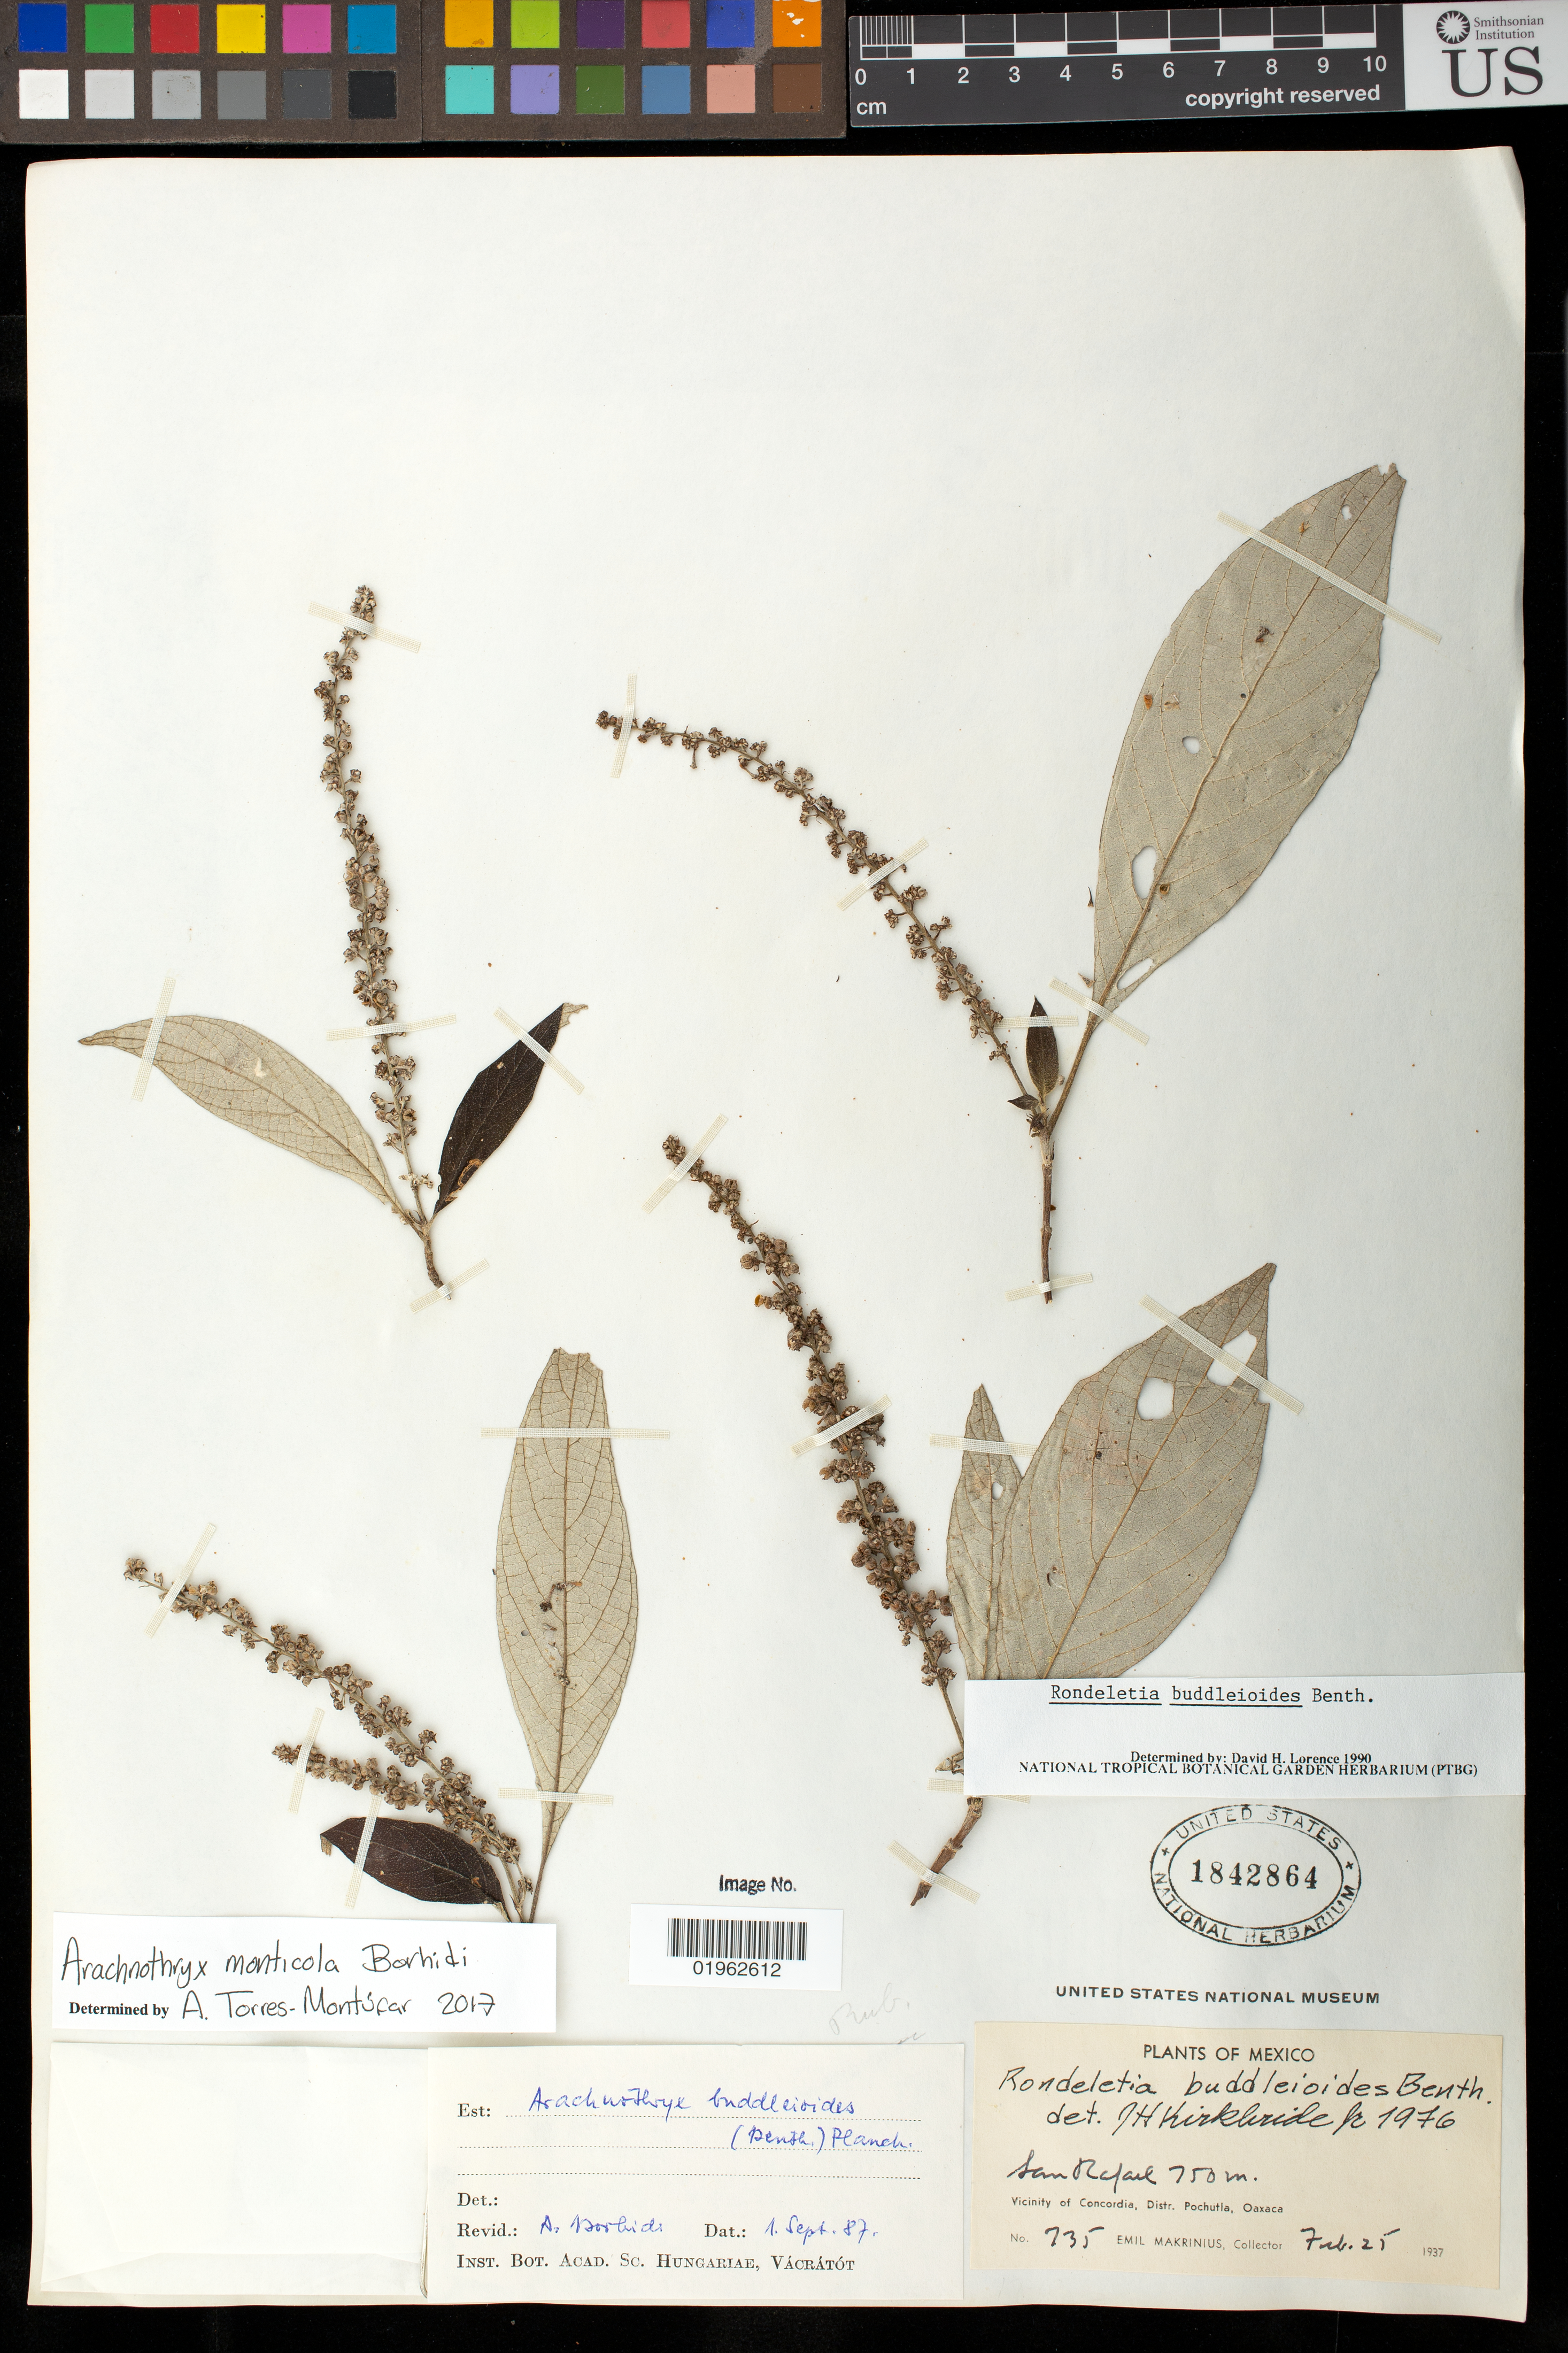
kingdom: Plantae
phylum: Tracheophyta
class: Magnoliopsida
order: Gentianales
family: Rubiaceae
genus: Arachnothryx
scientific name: Arachnothryx monticola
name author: Borhidi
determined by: Torres Montufar, J. A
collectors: E. Makrinius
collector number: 735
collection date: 1937-02-25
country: Mexico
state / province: Oaxaca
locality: San Rafael, Vicinity of Concordia, Distr. Pochutla.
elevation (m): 750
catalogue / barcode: US 1842864